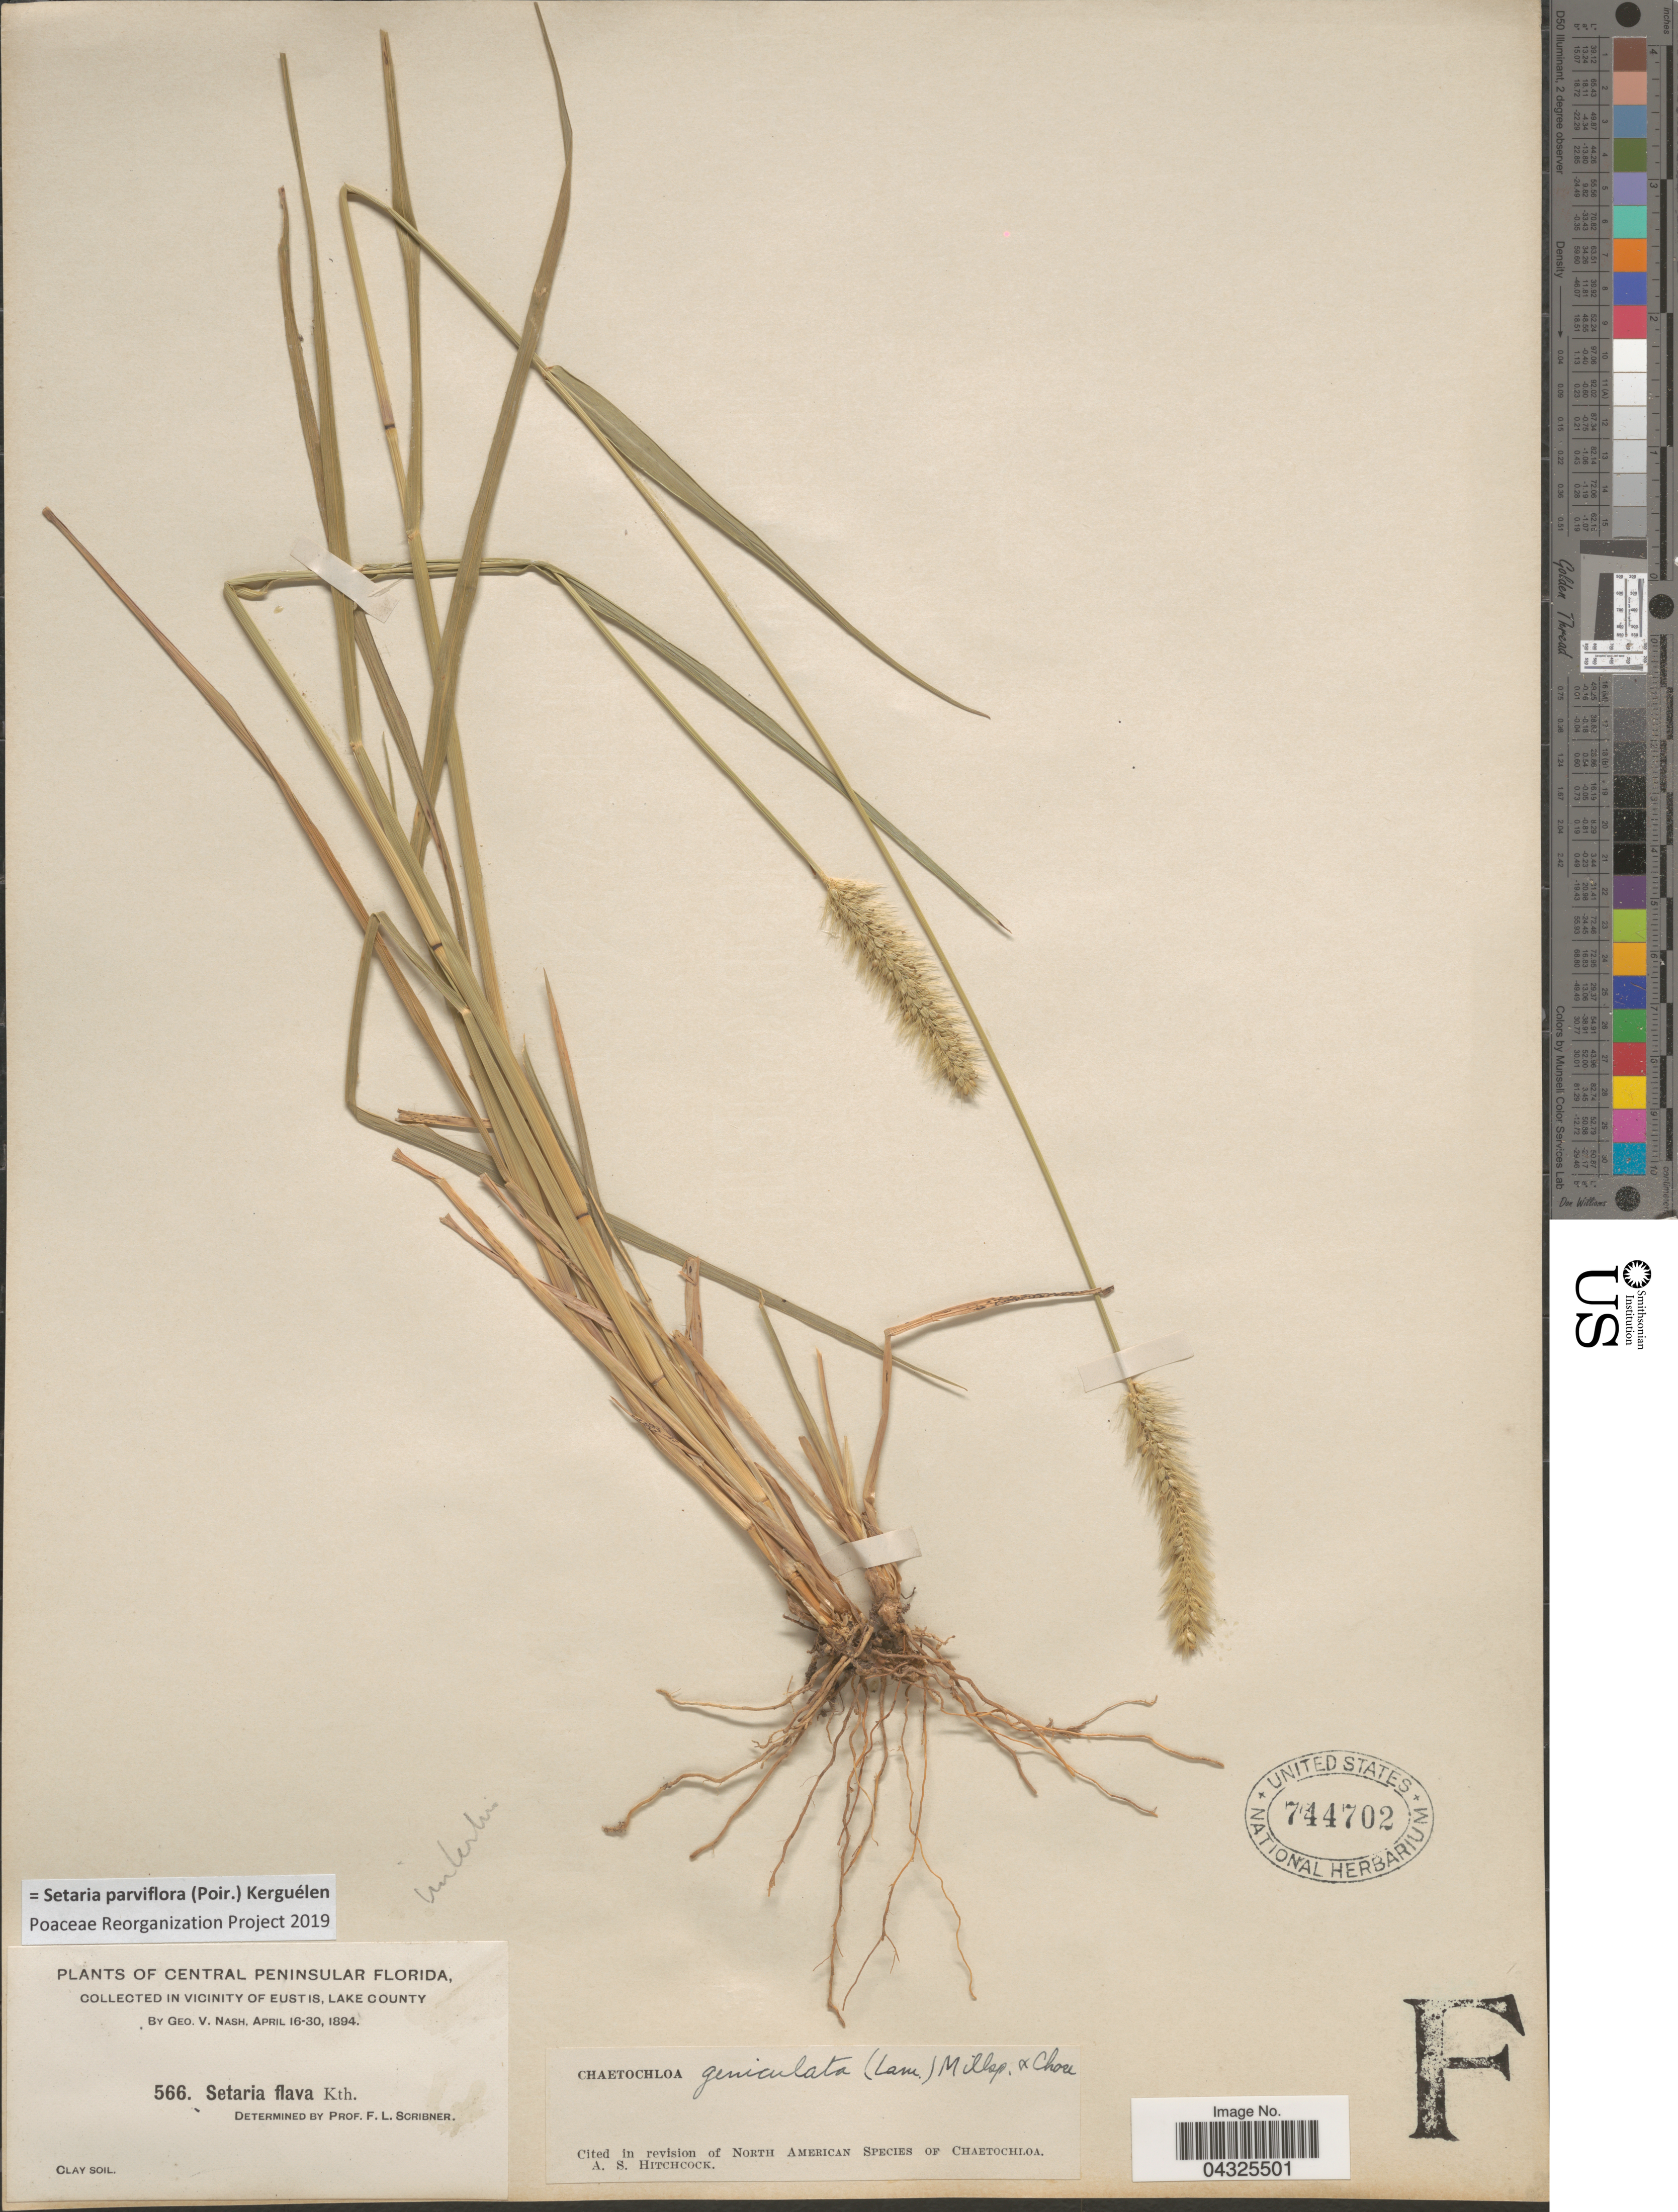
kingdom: Plantae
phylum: Tracheophyta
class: Liliopsida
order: Poales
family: Poaceae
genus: Setaria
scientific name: Setaria parviflora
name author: (Poir.) Kerguélen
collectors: G. V. Nash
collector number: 566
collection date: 1894-04-16/1894-04-30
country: United States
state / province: Florida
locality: Central Peninsular Florida. In vicinity of Eustis, Lake County.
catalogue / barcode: US 744702